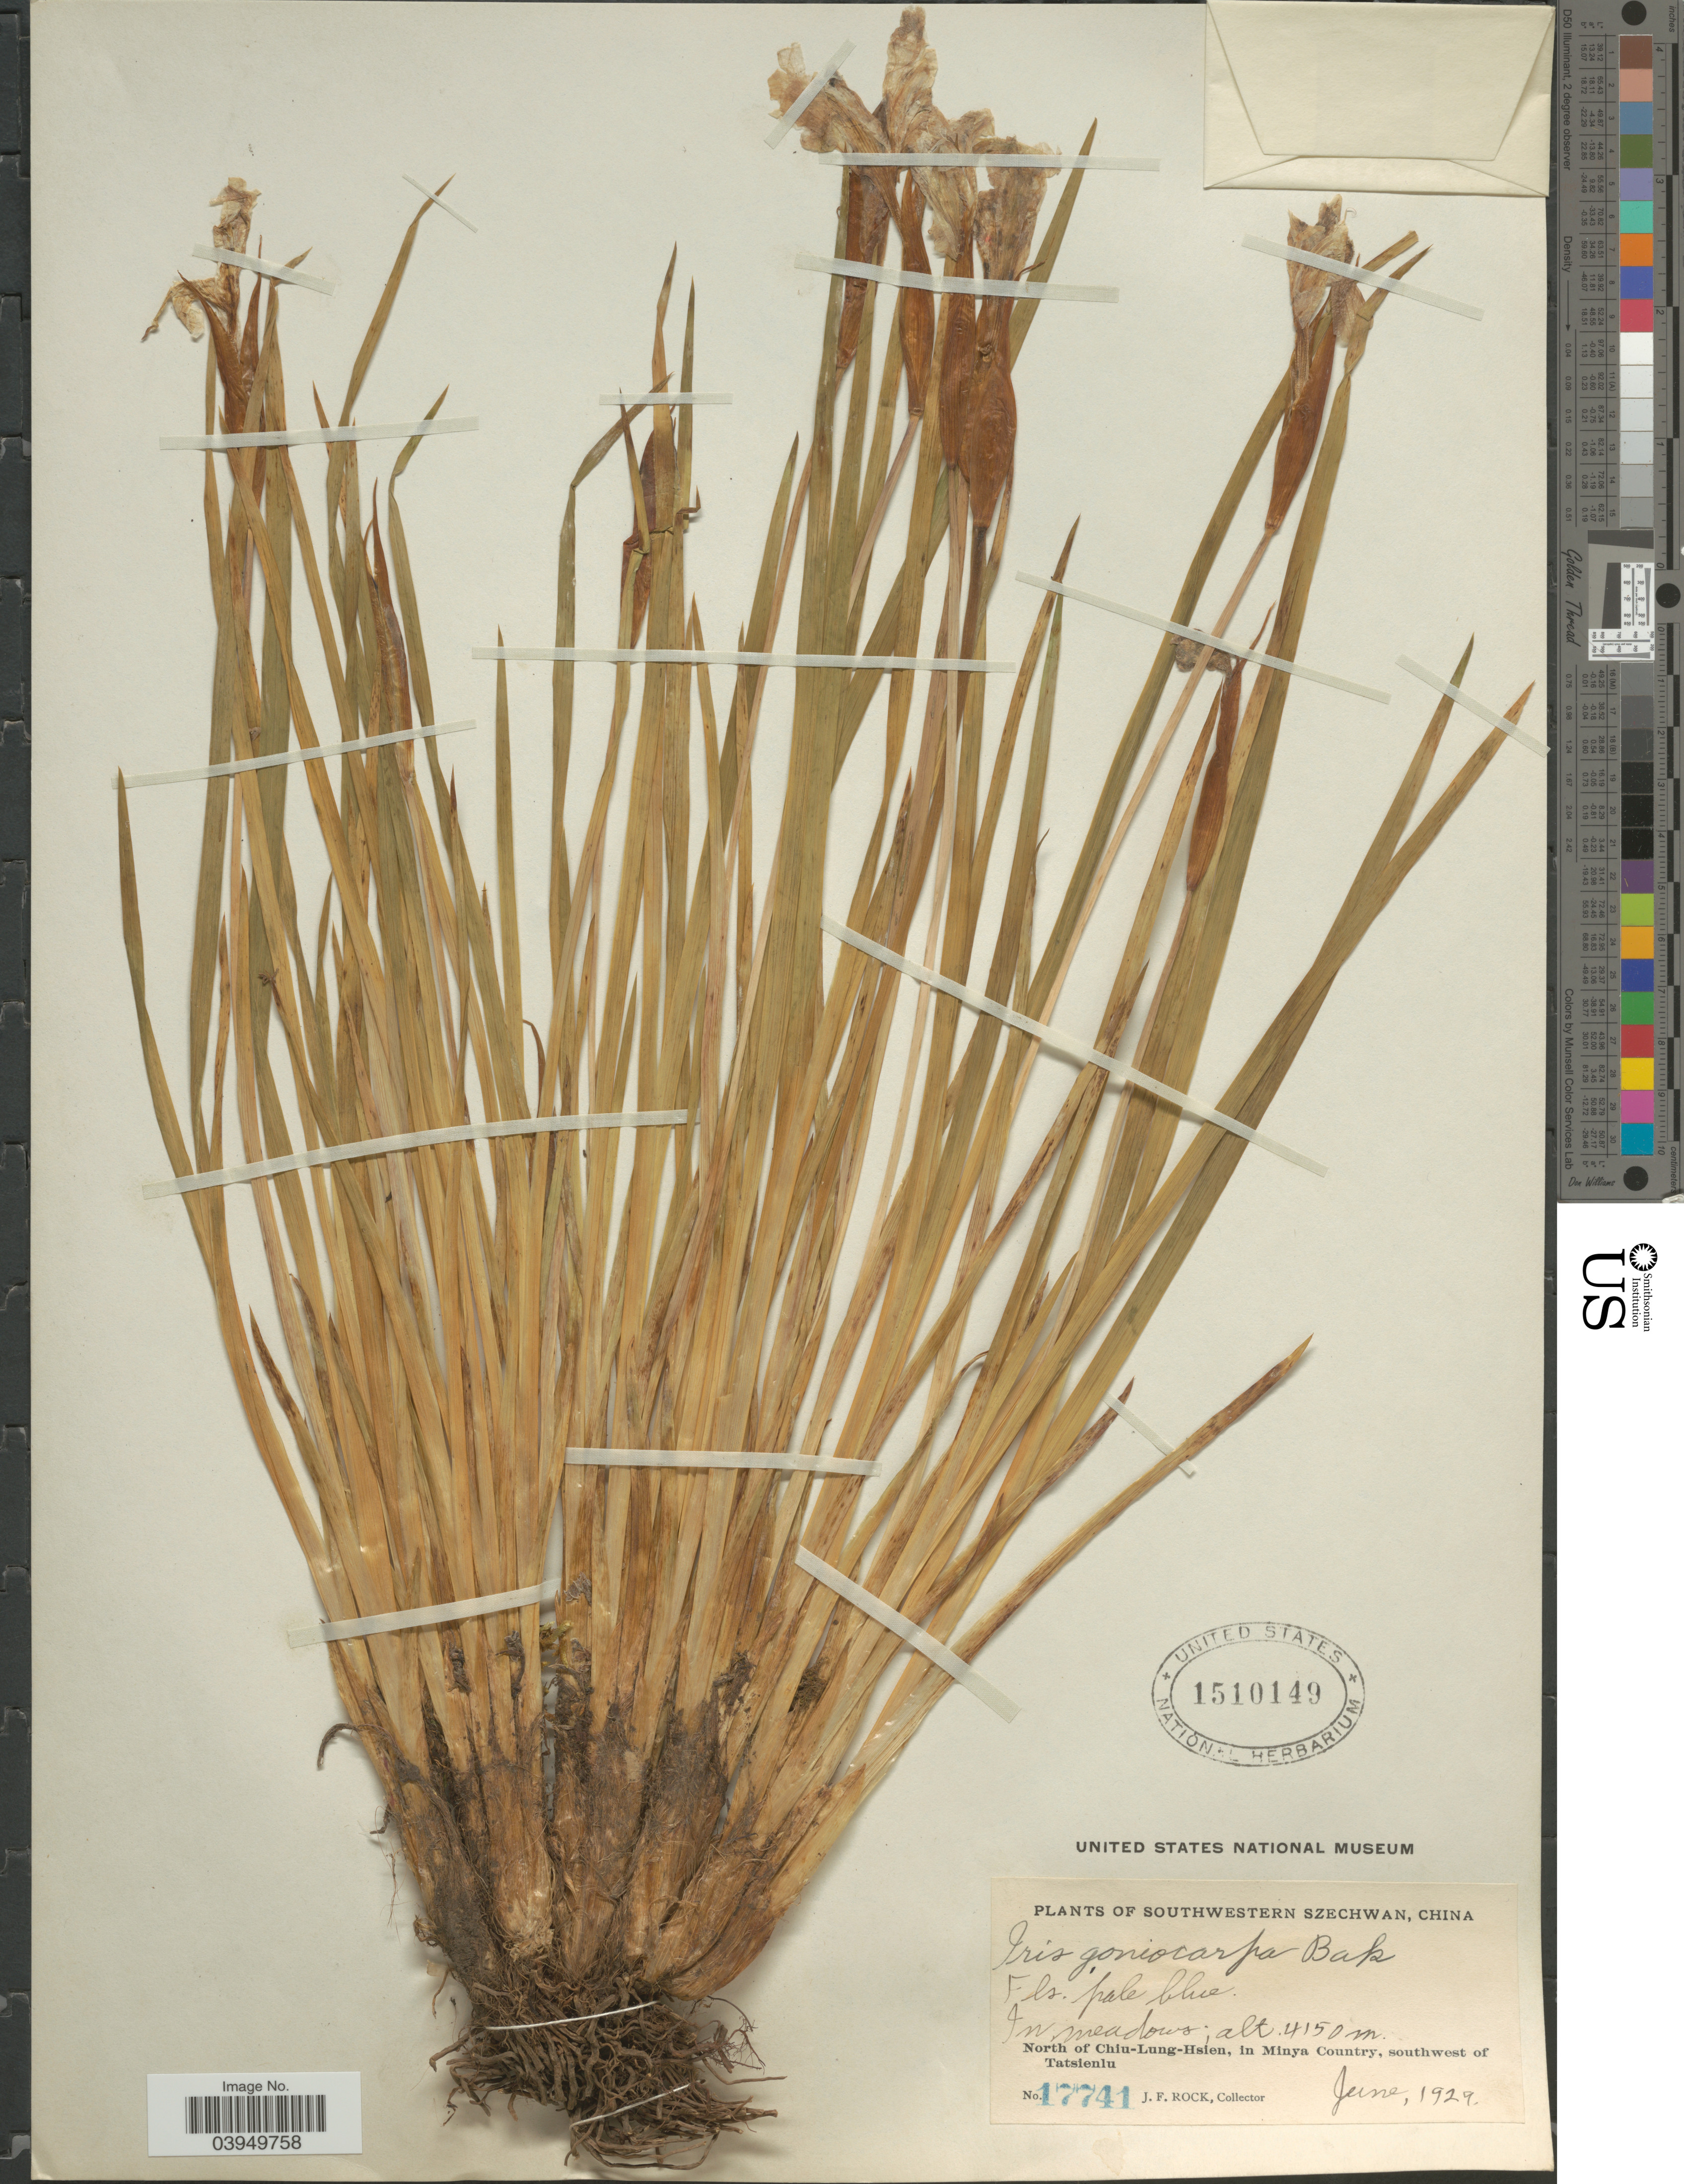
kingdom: Plantae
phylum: Tracheophyta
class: Liliopsida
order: Asparagales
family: Iridaceae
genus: Iris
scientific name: Iris goniocarpa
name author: Baker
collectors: J. Rock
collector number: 17741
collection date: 1929-06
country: China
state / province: Sichuan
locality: Southwestern Szechwan. North of Chiu-Lung-Hsien, in Minya Country, southwest of Tatsienlu.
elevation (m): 4150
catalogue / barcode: US 1510149